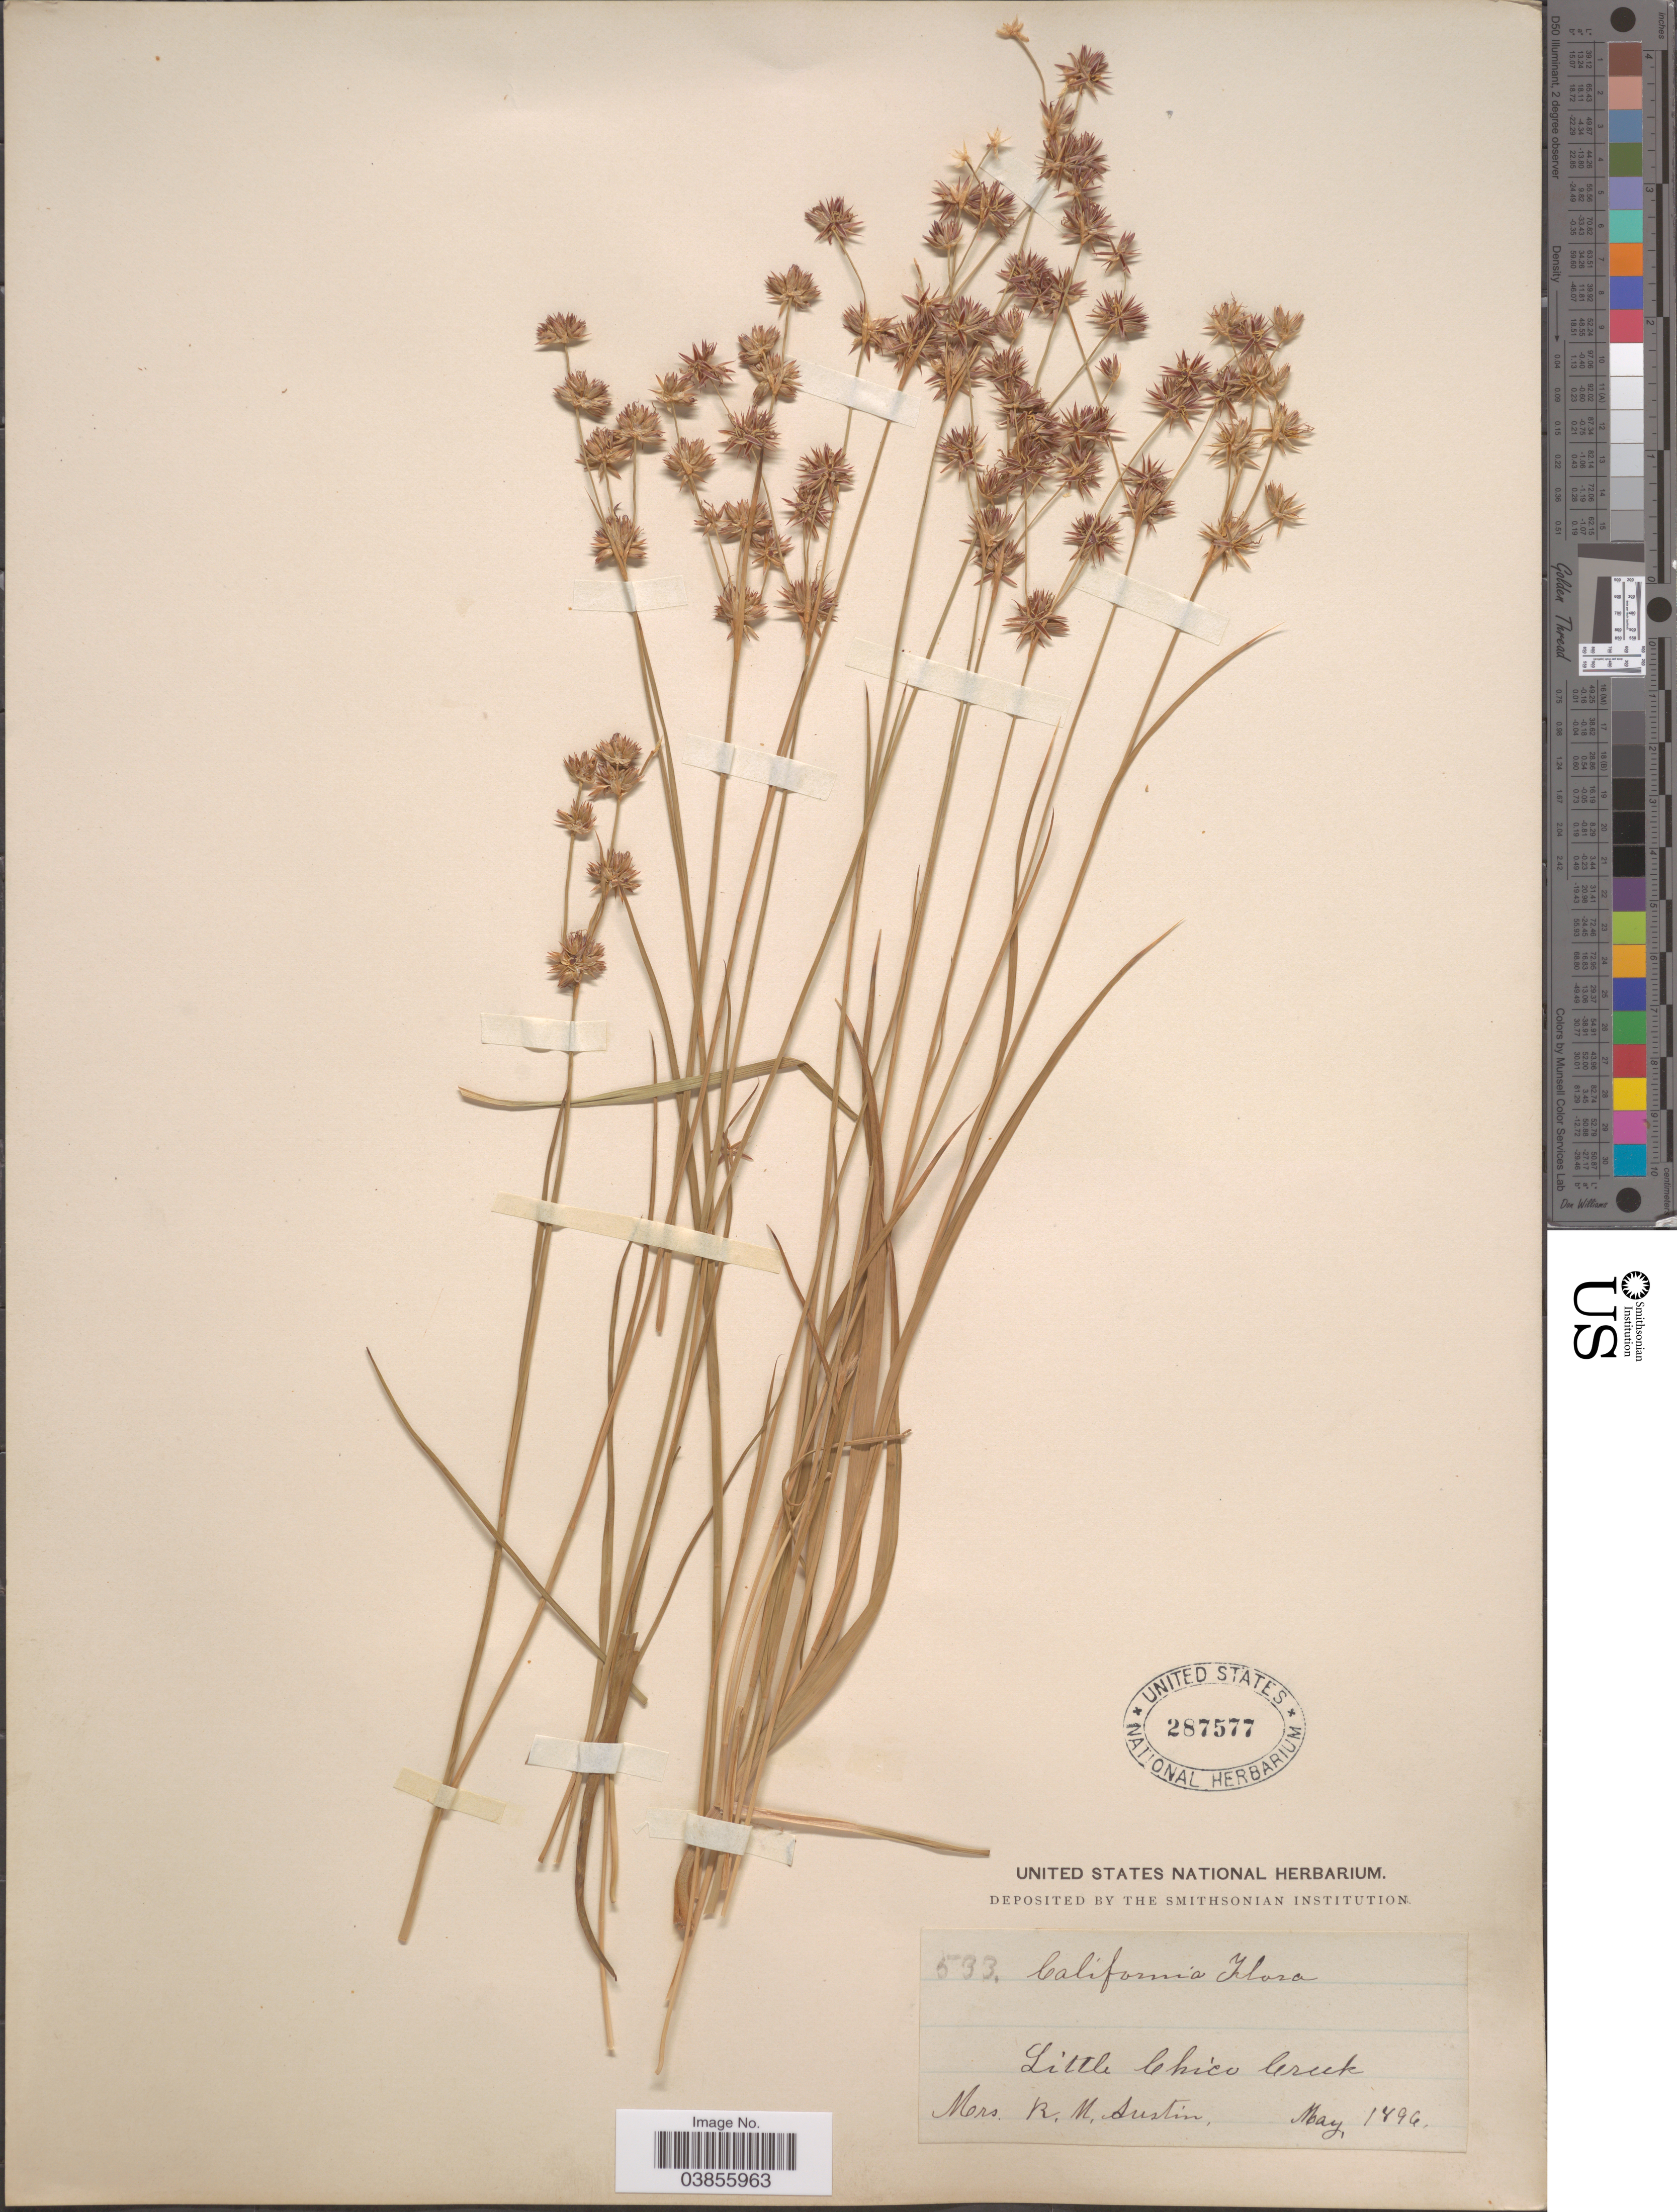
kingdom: Plantae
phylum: Tracheophyta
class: Liliopsida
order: Poales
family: Juncaceae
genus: Juncus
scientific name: Juncus orthophyllus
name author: Coville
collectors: R. Austin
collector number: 533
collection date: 1896-05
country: United States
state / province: California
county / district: Butte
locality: Little Chico Creek.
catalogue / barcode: US 287577